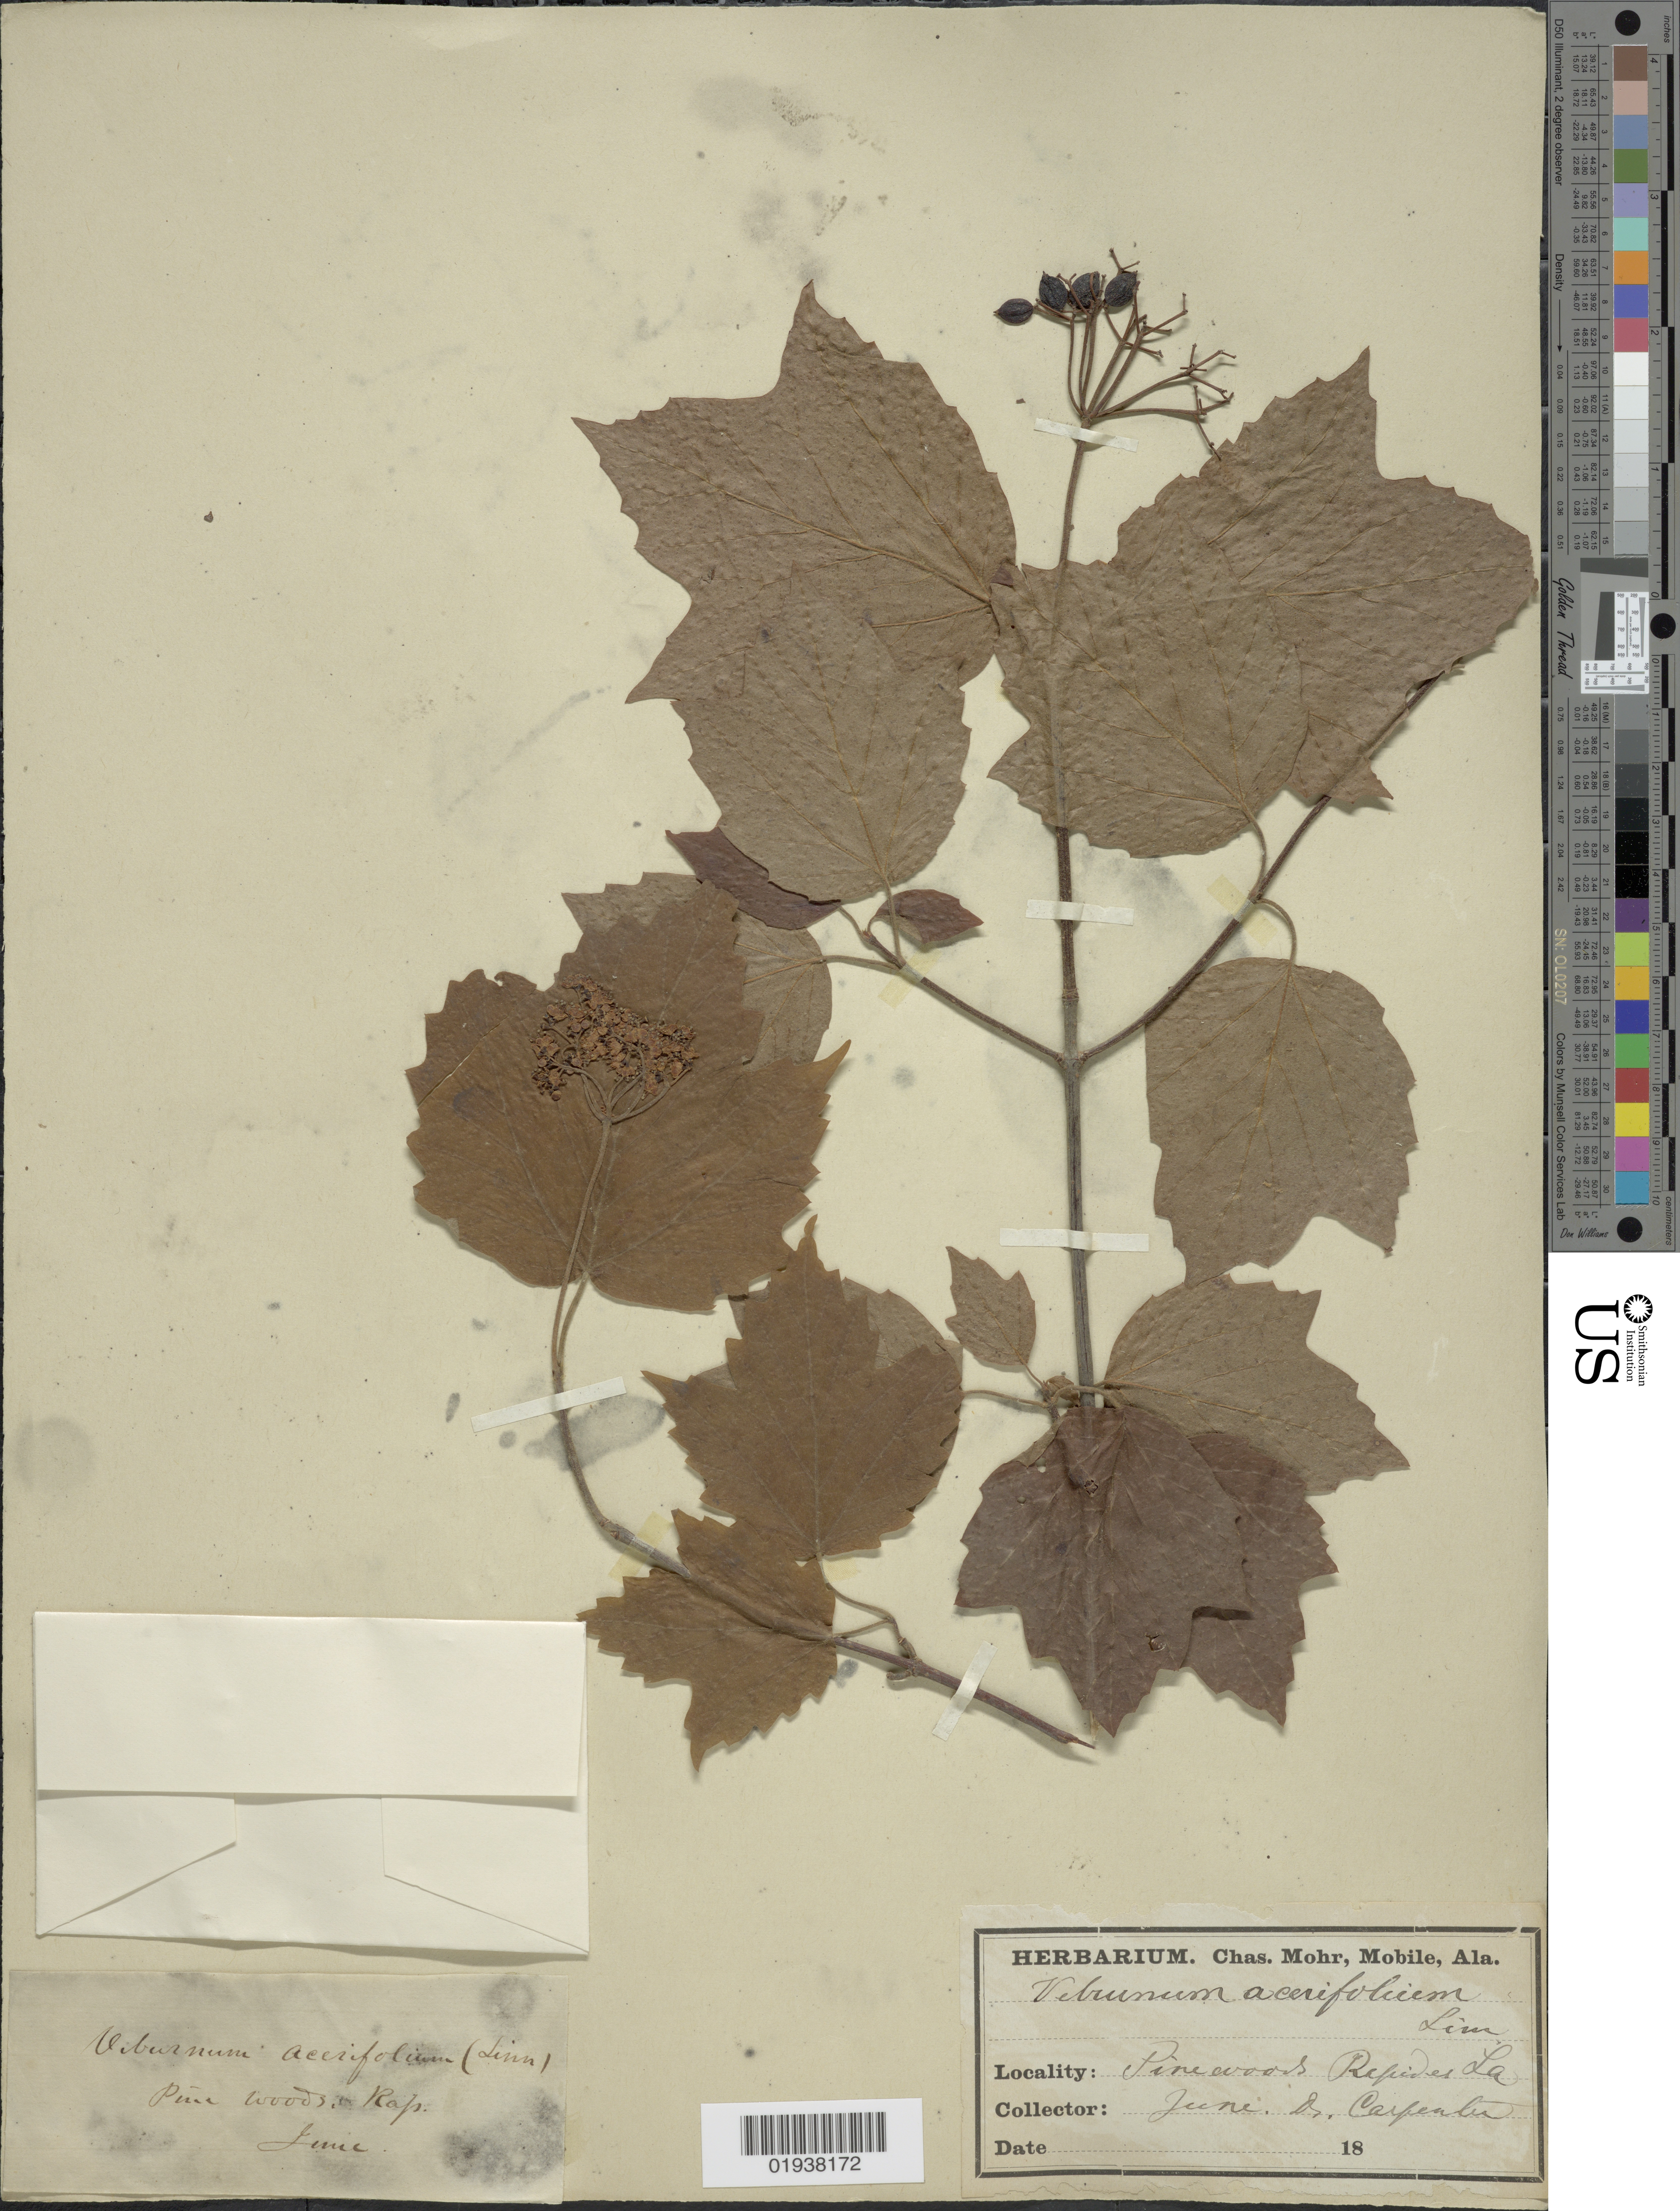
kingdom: Plantae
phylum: Tracheophyta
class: Magnoliopsida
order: Dipsacales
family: Viburnaceae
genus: Viburnum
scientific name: Viburnum acerifolium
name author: L.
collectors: -. Carpenter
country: United States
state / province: Louisiana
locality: Pine woods Rapides.